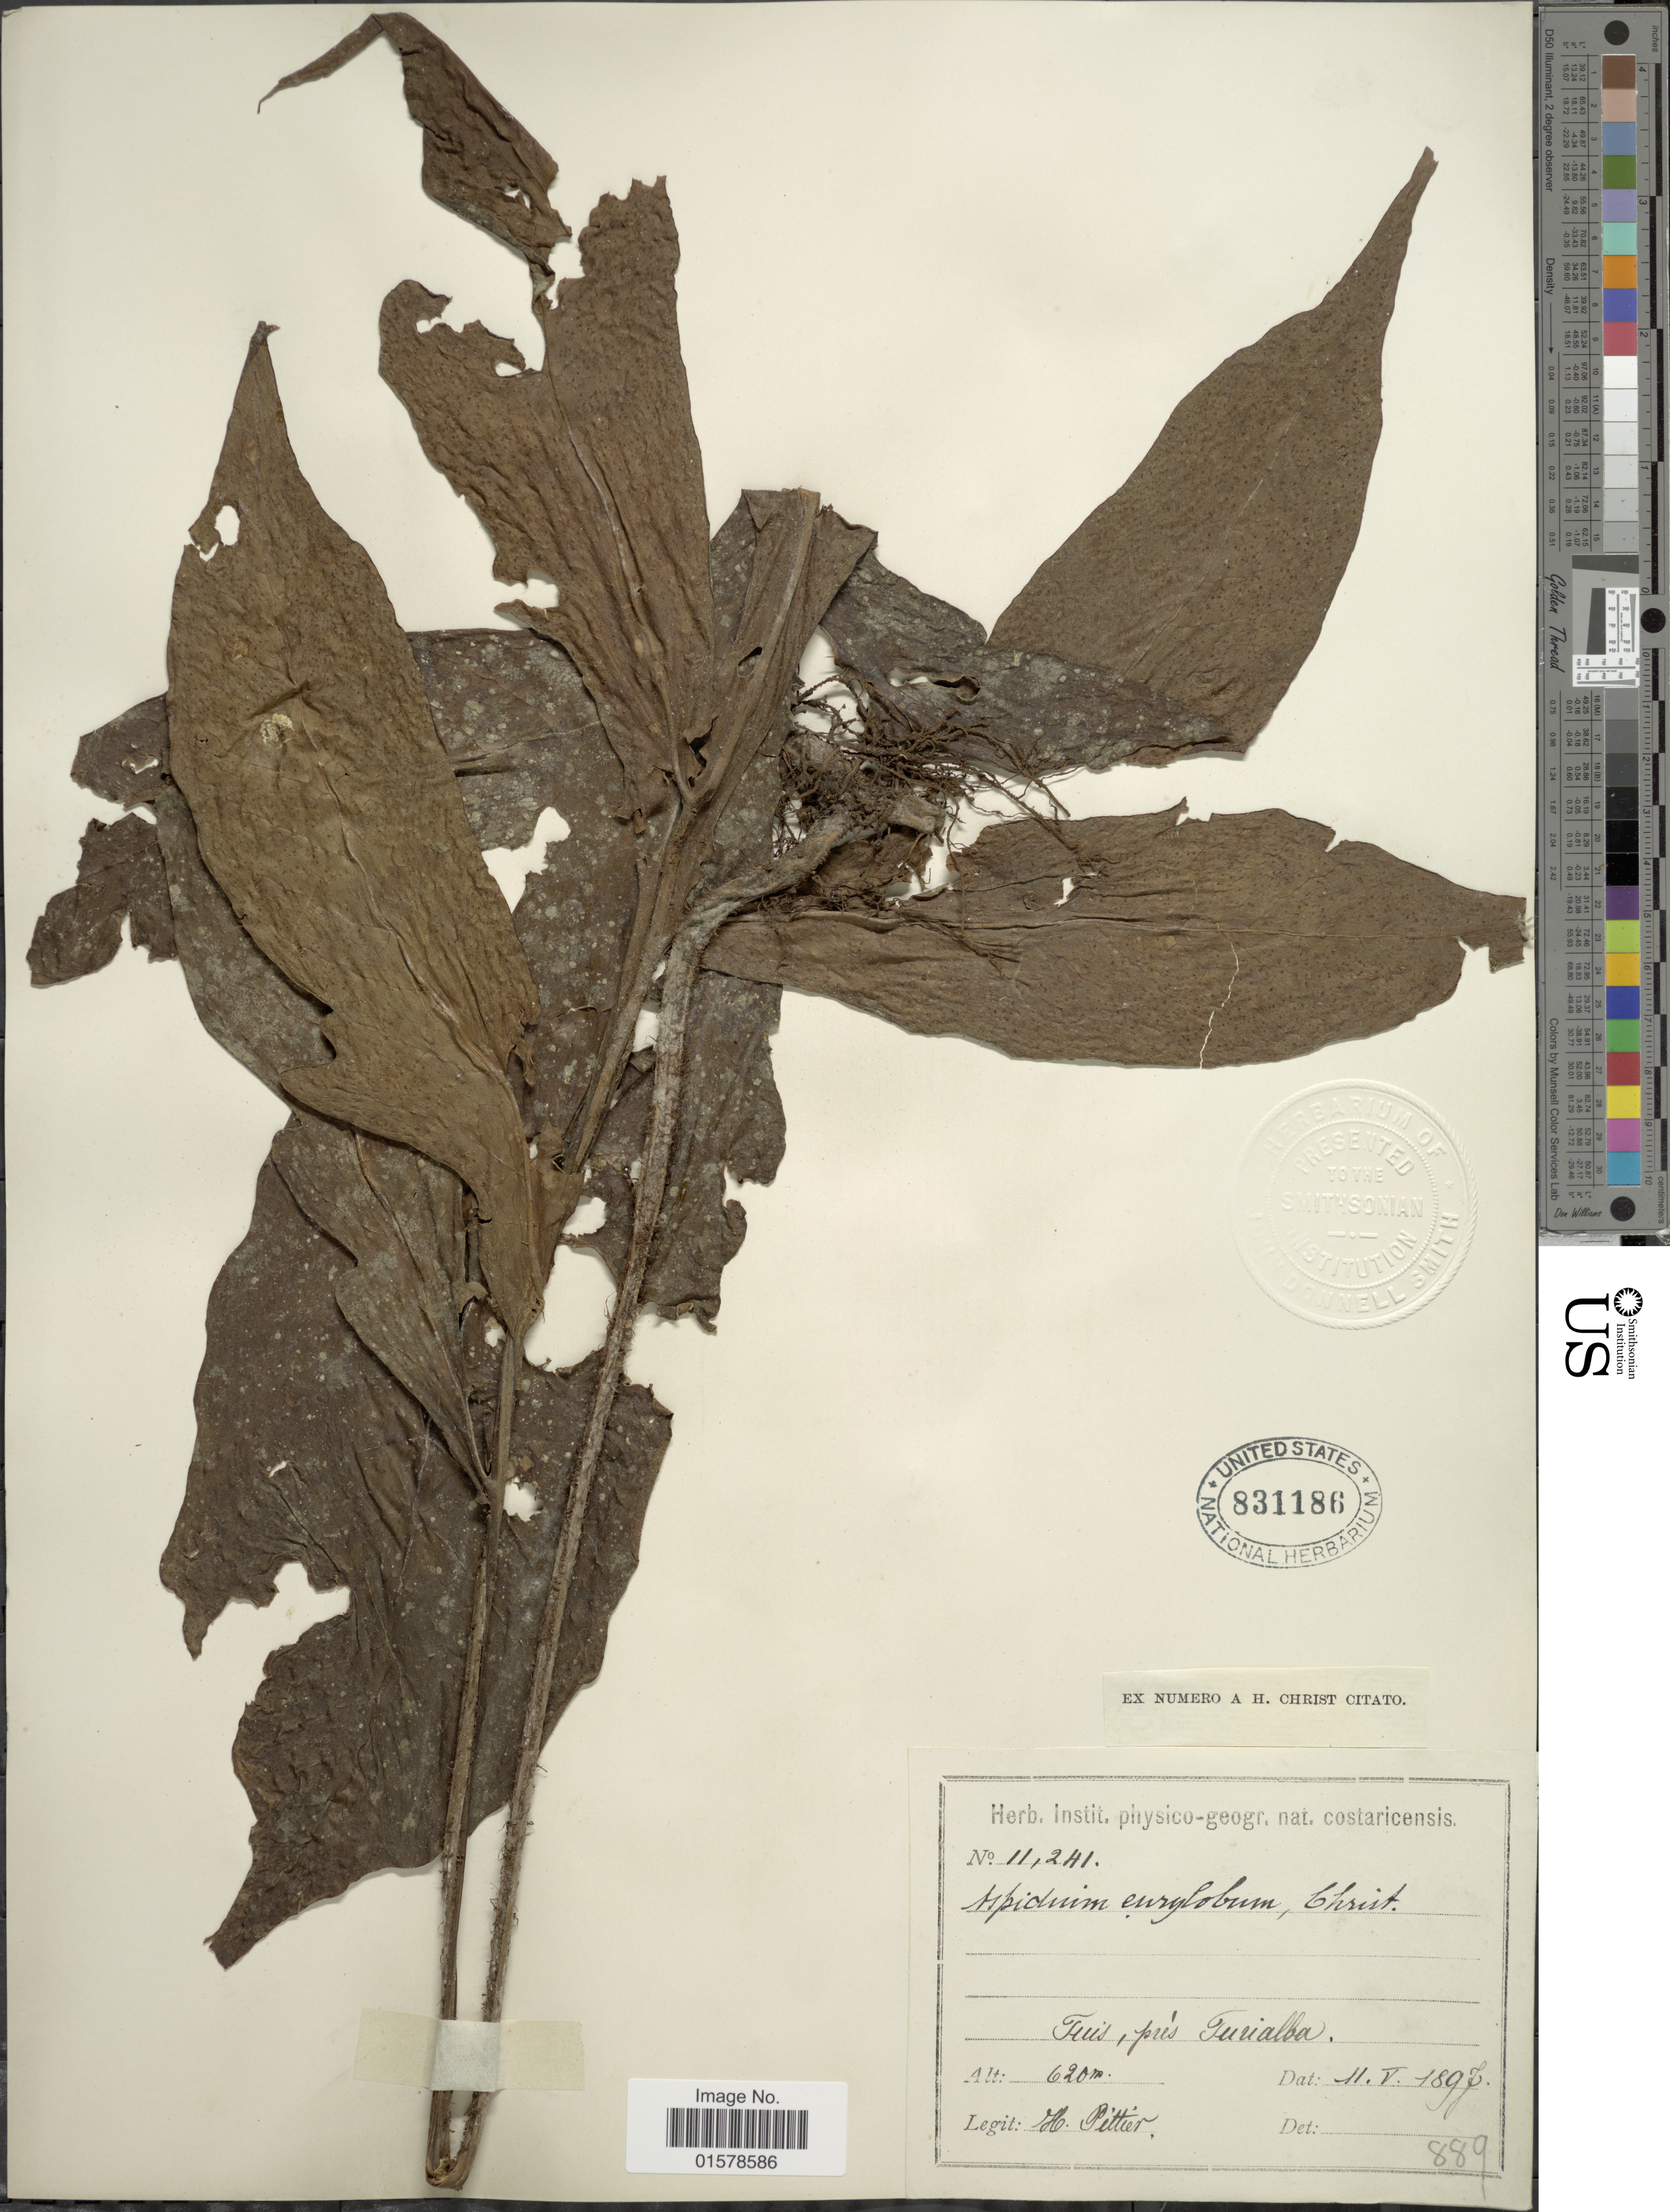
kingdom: Plantae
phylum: Tracheophyta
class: Polypodiopsida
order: Polypodiales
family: Tectariaceae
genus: Tectaria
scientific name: Tectaria nicotianifolia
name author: (Baker) C. Chr.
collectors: H. F. Pittier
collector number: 11241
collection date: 1897-05-11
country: Costa Rica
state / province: Cartago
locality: Near Turrialba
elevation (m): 620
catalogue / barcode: US 831186